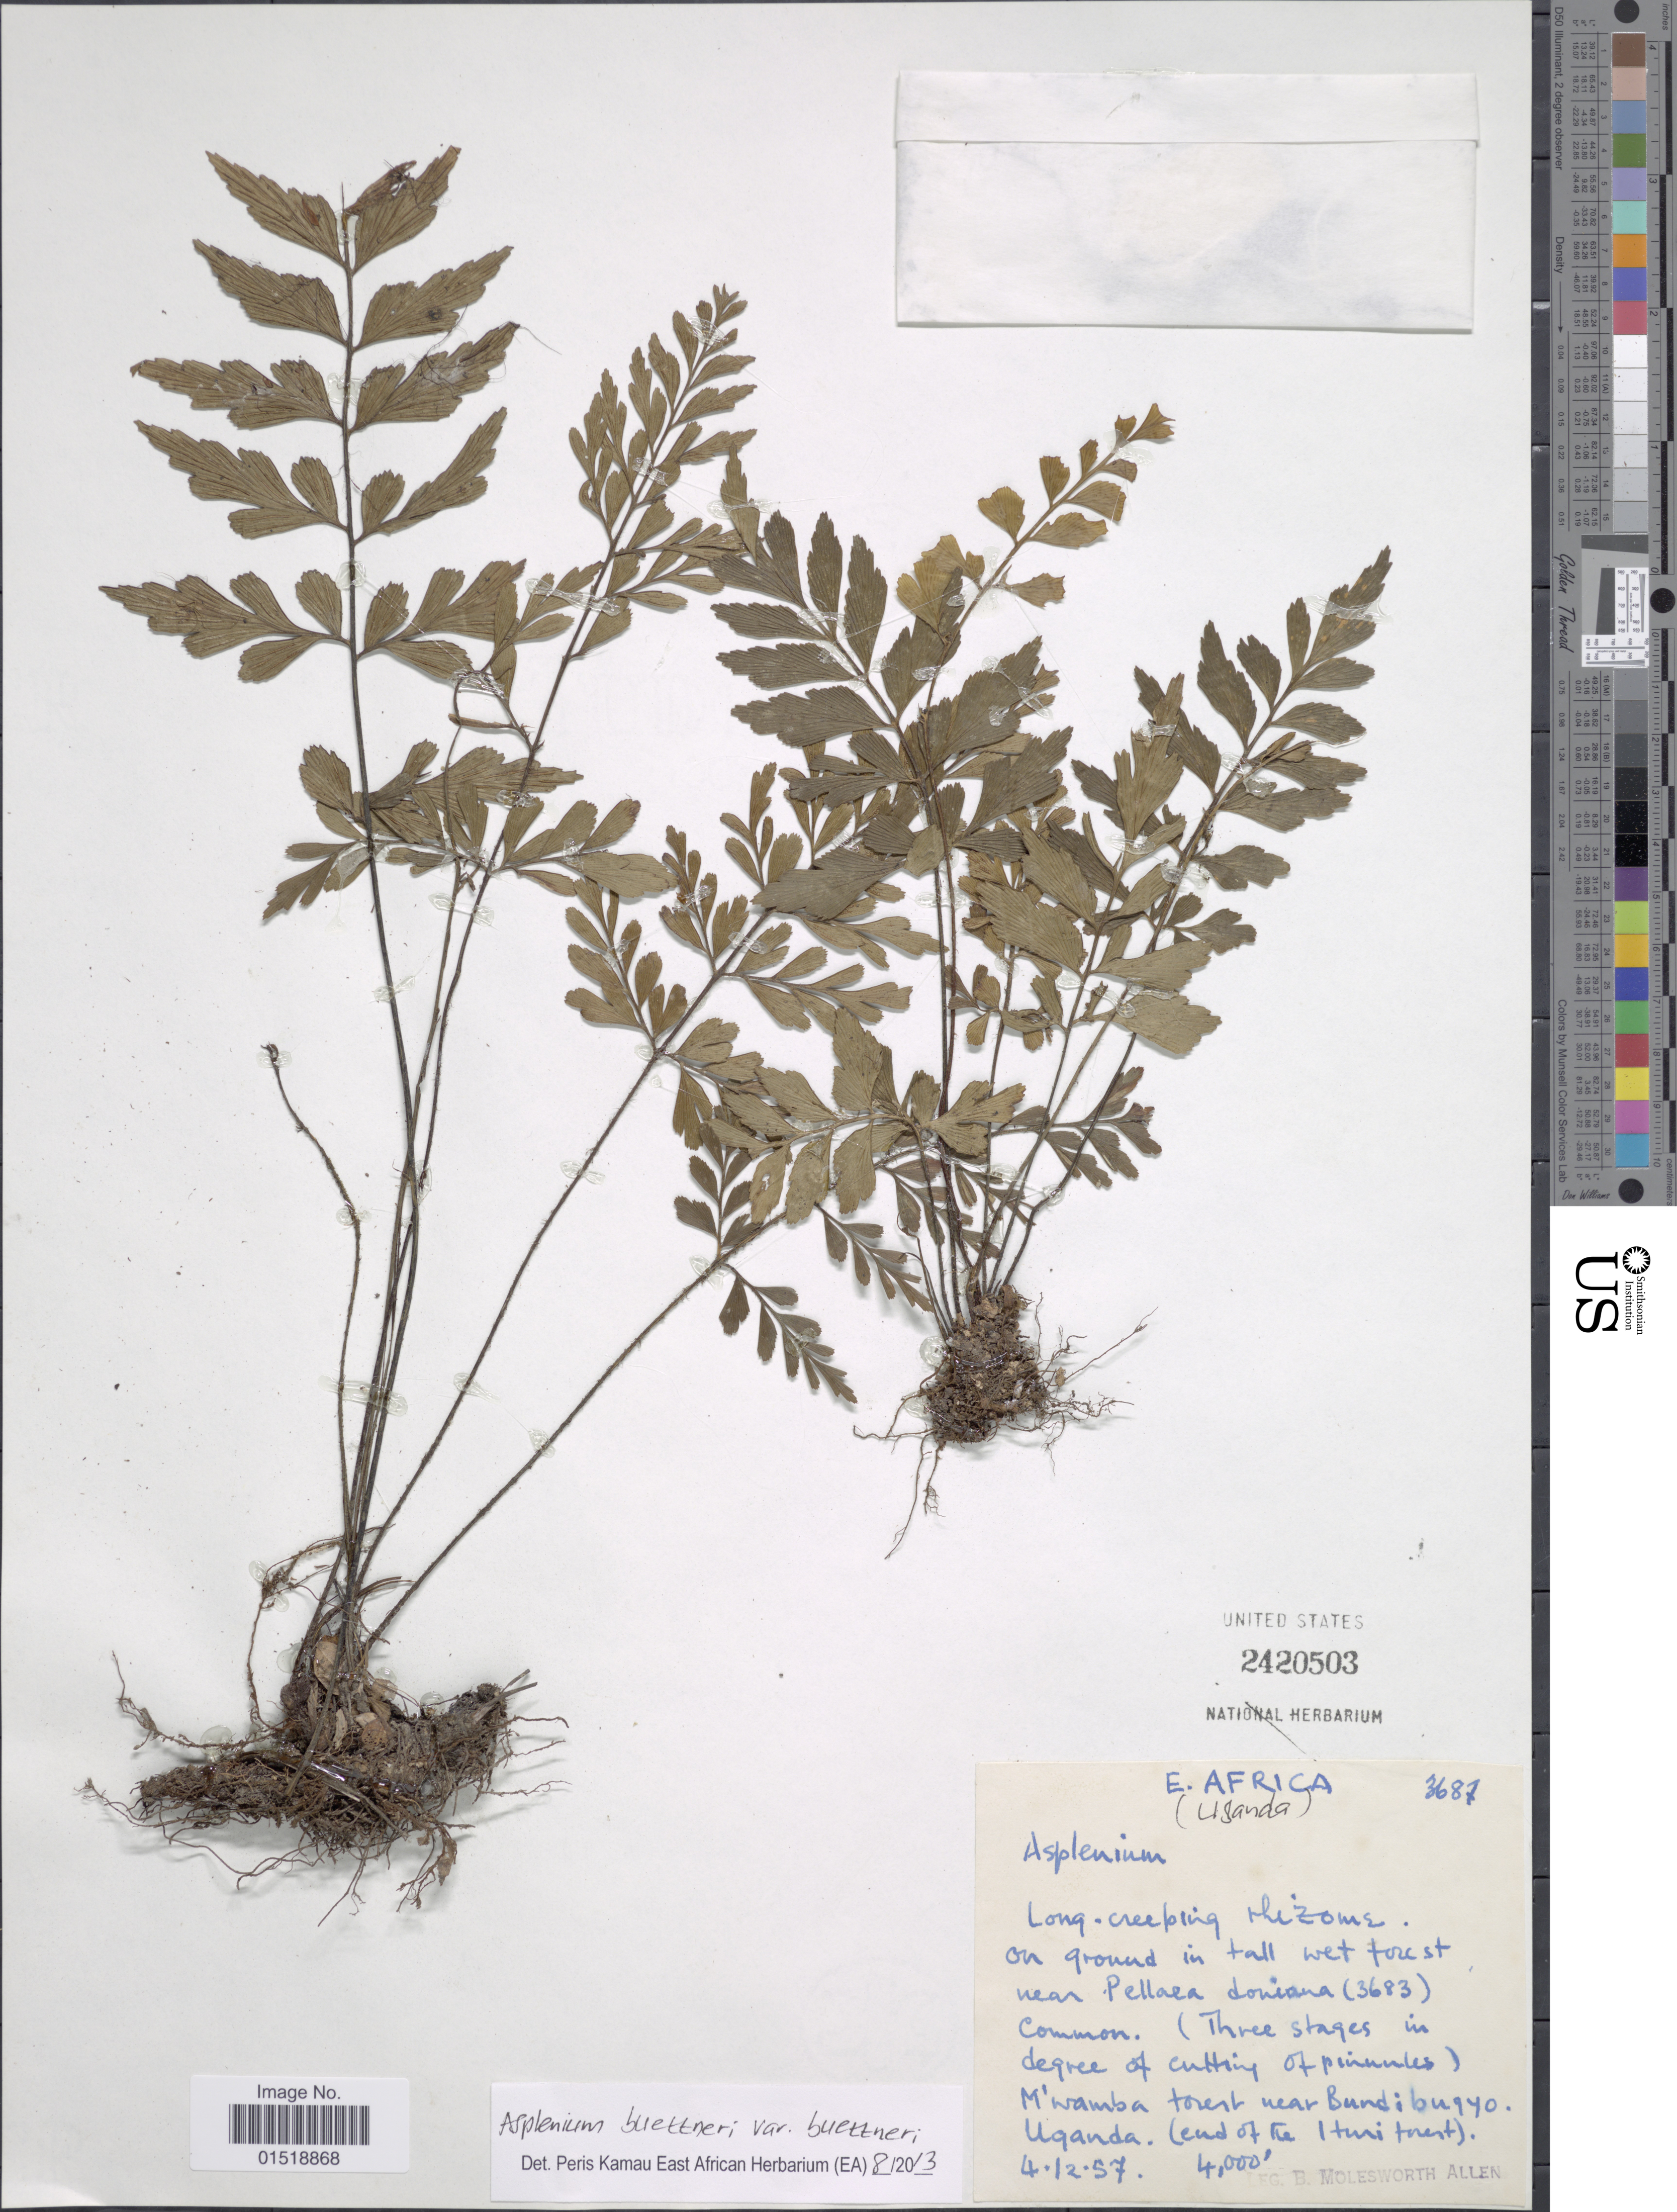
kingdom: Plantae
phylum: Tracheophyta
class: Polypodiopsida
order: Polypodiales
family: Aspleniaceae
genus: Asplenium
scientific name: Asplenium buettneri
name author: Hieron.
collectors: B. E. G. Molesworth-Allen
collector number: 3687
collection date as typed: Transcribed d/m/y: 4/12/57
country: Uganda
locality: M'wamba forest near Bundibuqyo.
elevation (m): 1219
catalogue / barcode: US 2420503